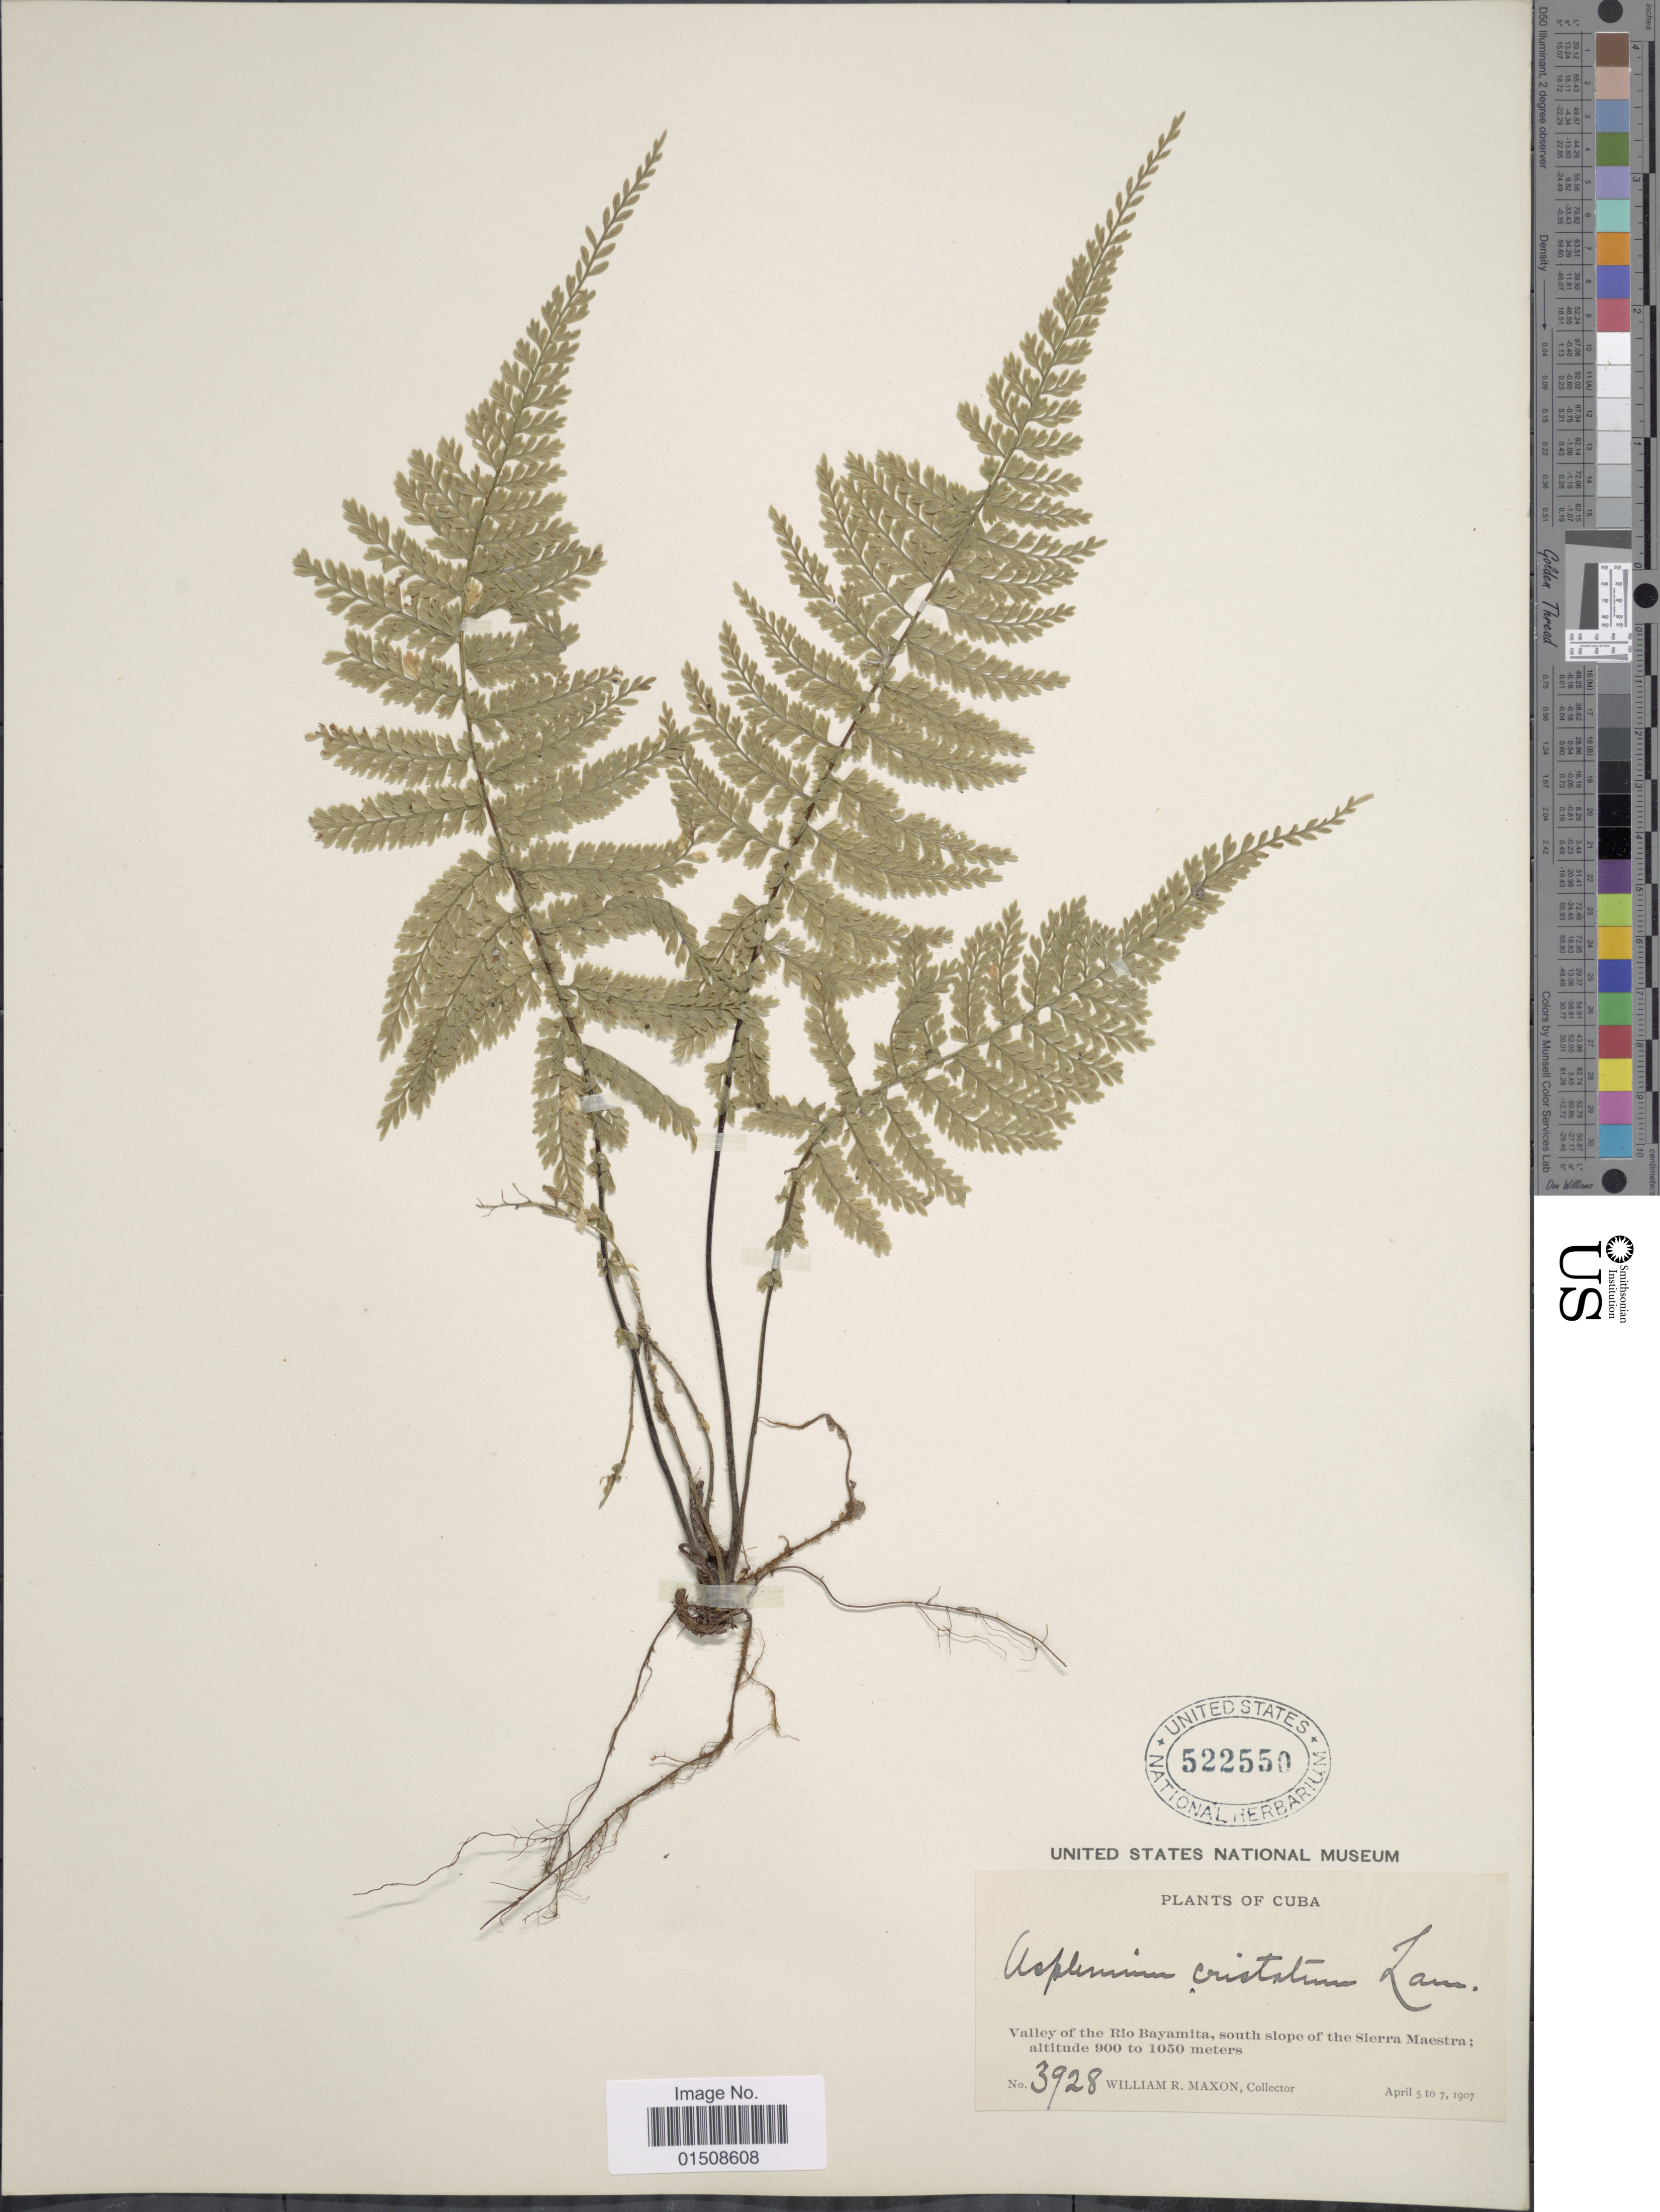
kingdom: Plantae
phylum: Tracheophyta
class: Polypodiopsida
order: Polypodiales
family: Aspleniaceae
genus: Asplenium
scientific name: Asplenium cristatum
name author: Lam.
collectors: W. R. Maxon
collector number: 3928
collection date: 1907-04-05/1907-04-07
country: Cuba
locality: Valley of the Rio Bayamita, south slope of the Sierra Maestra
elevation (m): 900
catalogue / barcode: US 522550